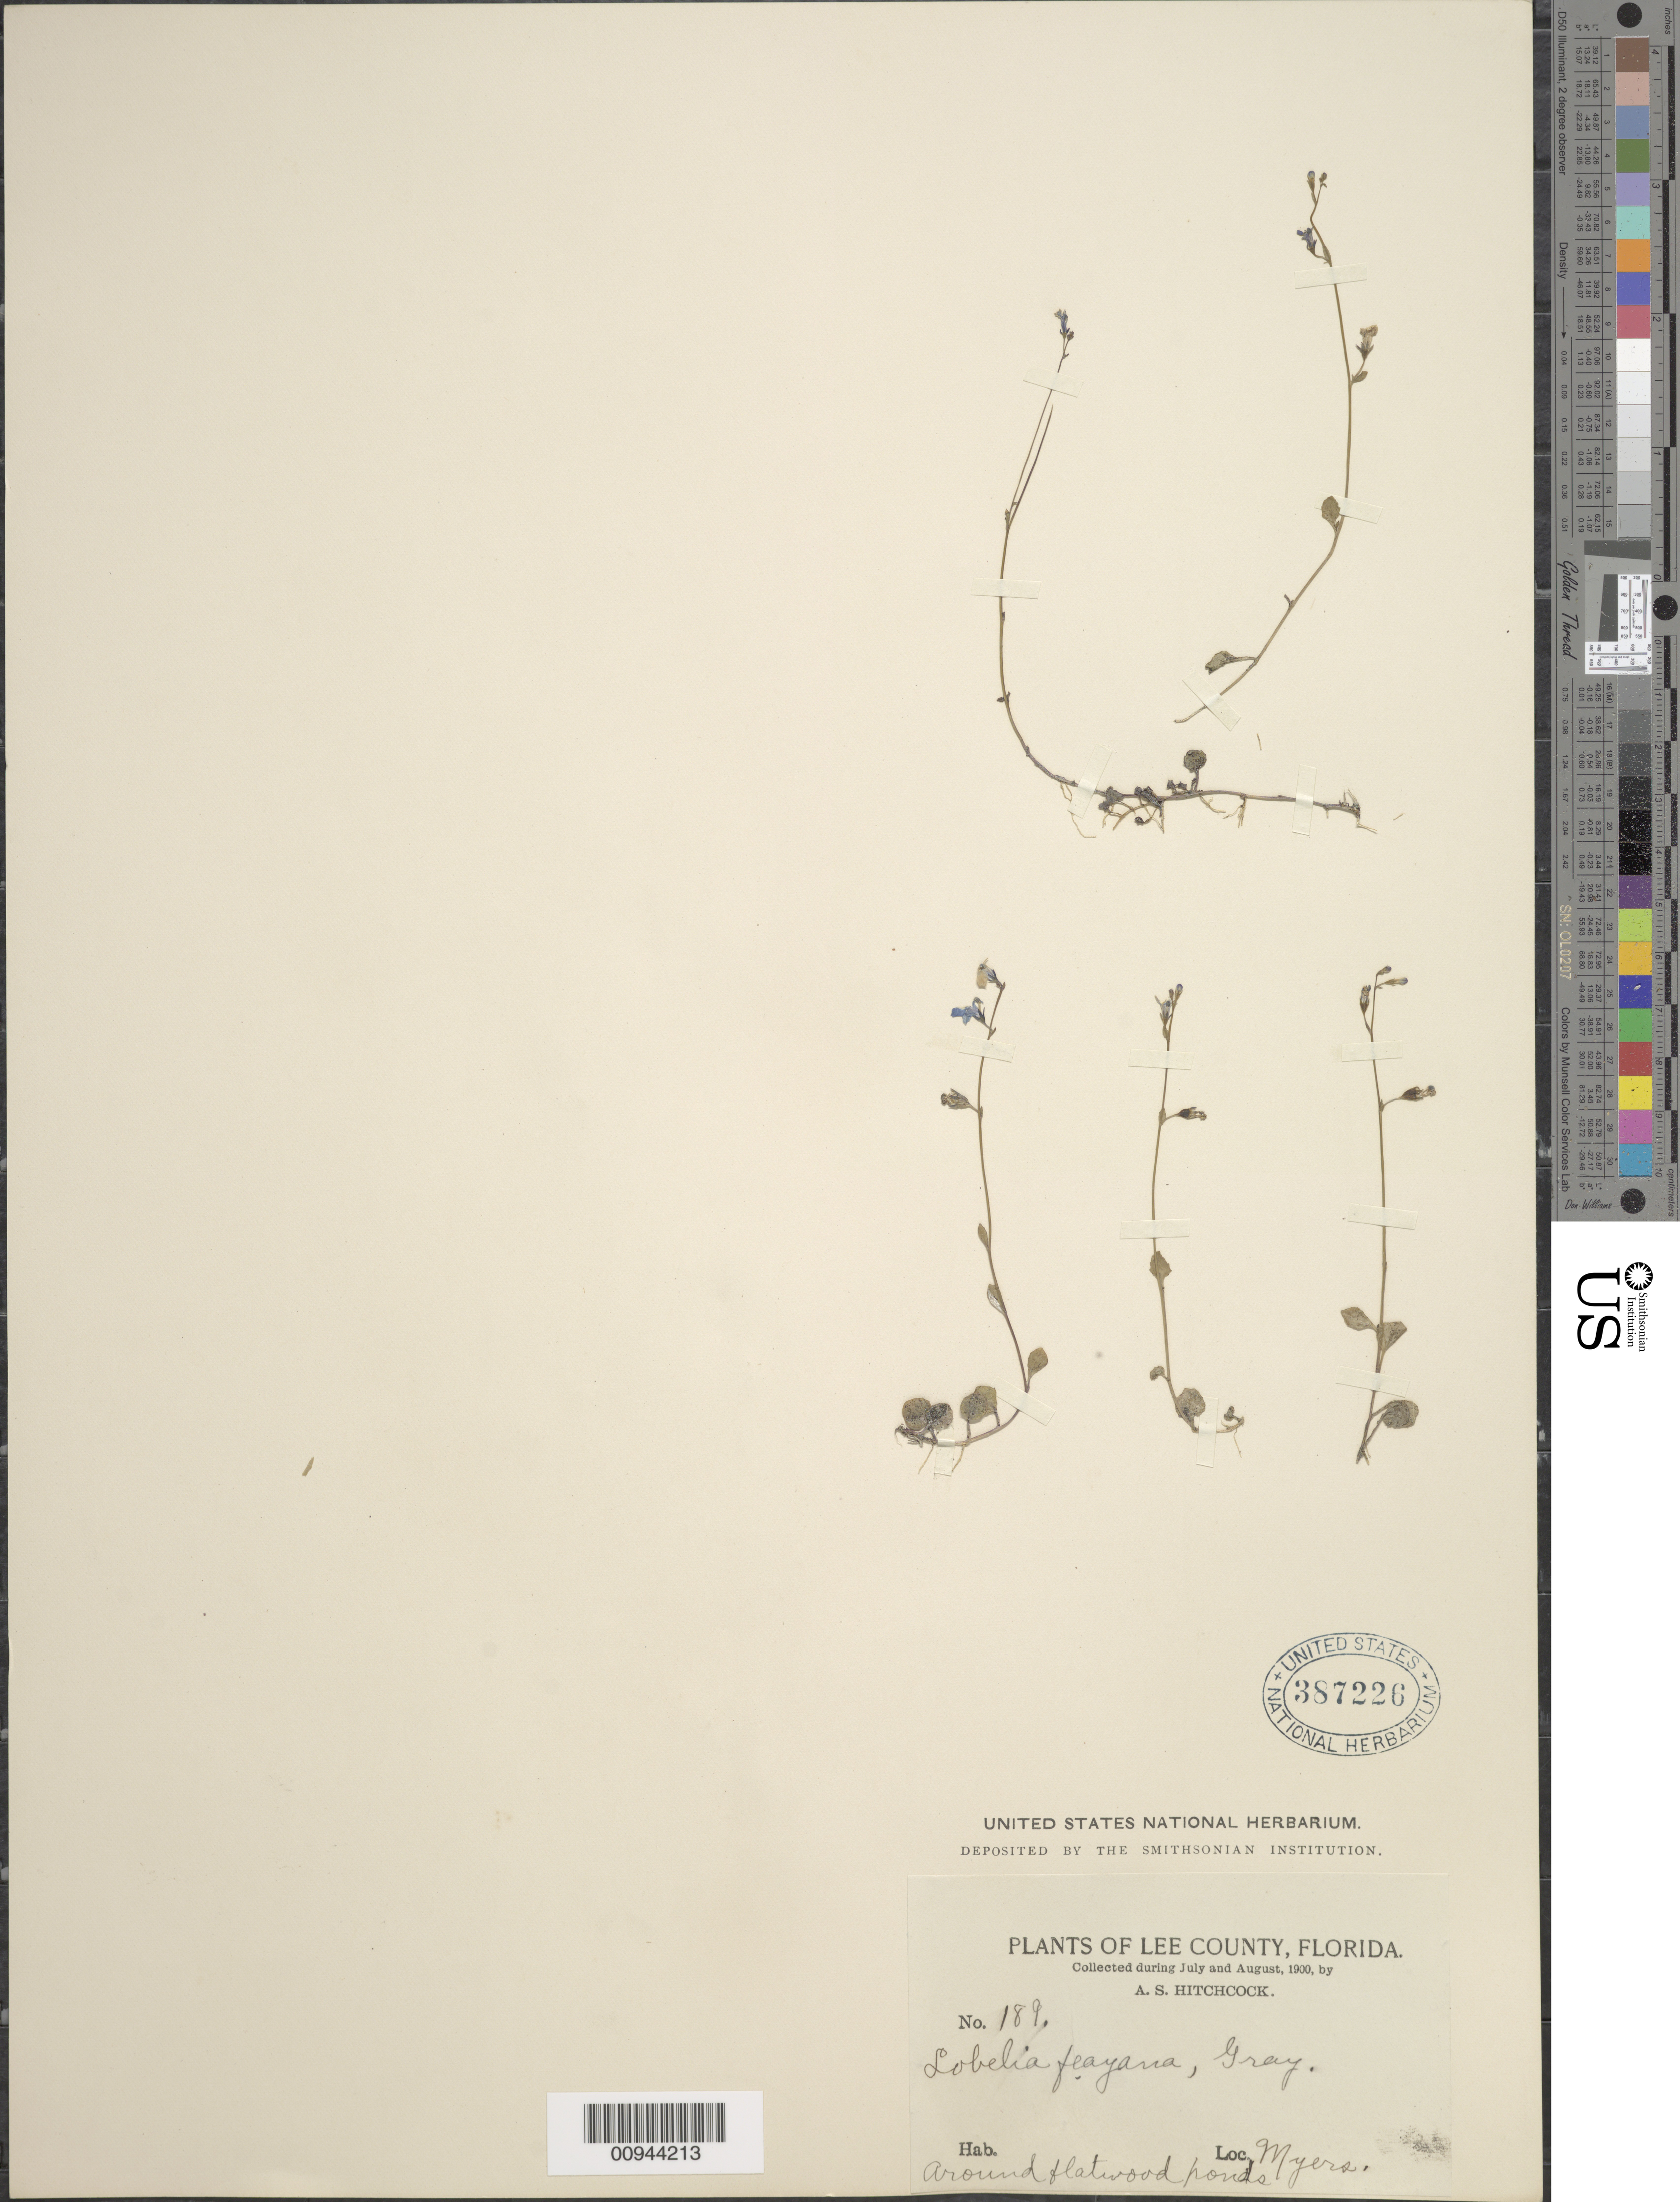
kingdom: Plantae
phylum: Tracheophyta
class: Magnoliopsida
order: Asterales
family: Campanulaceae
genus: Lobelia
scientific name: Lobelia feayana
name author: A. Gray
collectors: A. S. Hitchcock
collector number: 189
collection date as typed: Jul 1900 to -- Aug 1900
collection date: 1900-07/1900-08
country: United States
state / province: Florida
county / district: Lee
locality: Fort Myers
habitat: aroung flatwood ponds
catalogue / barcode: US 387226